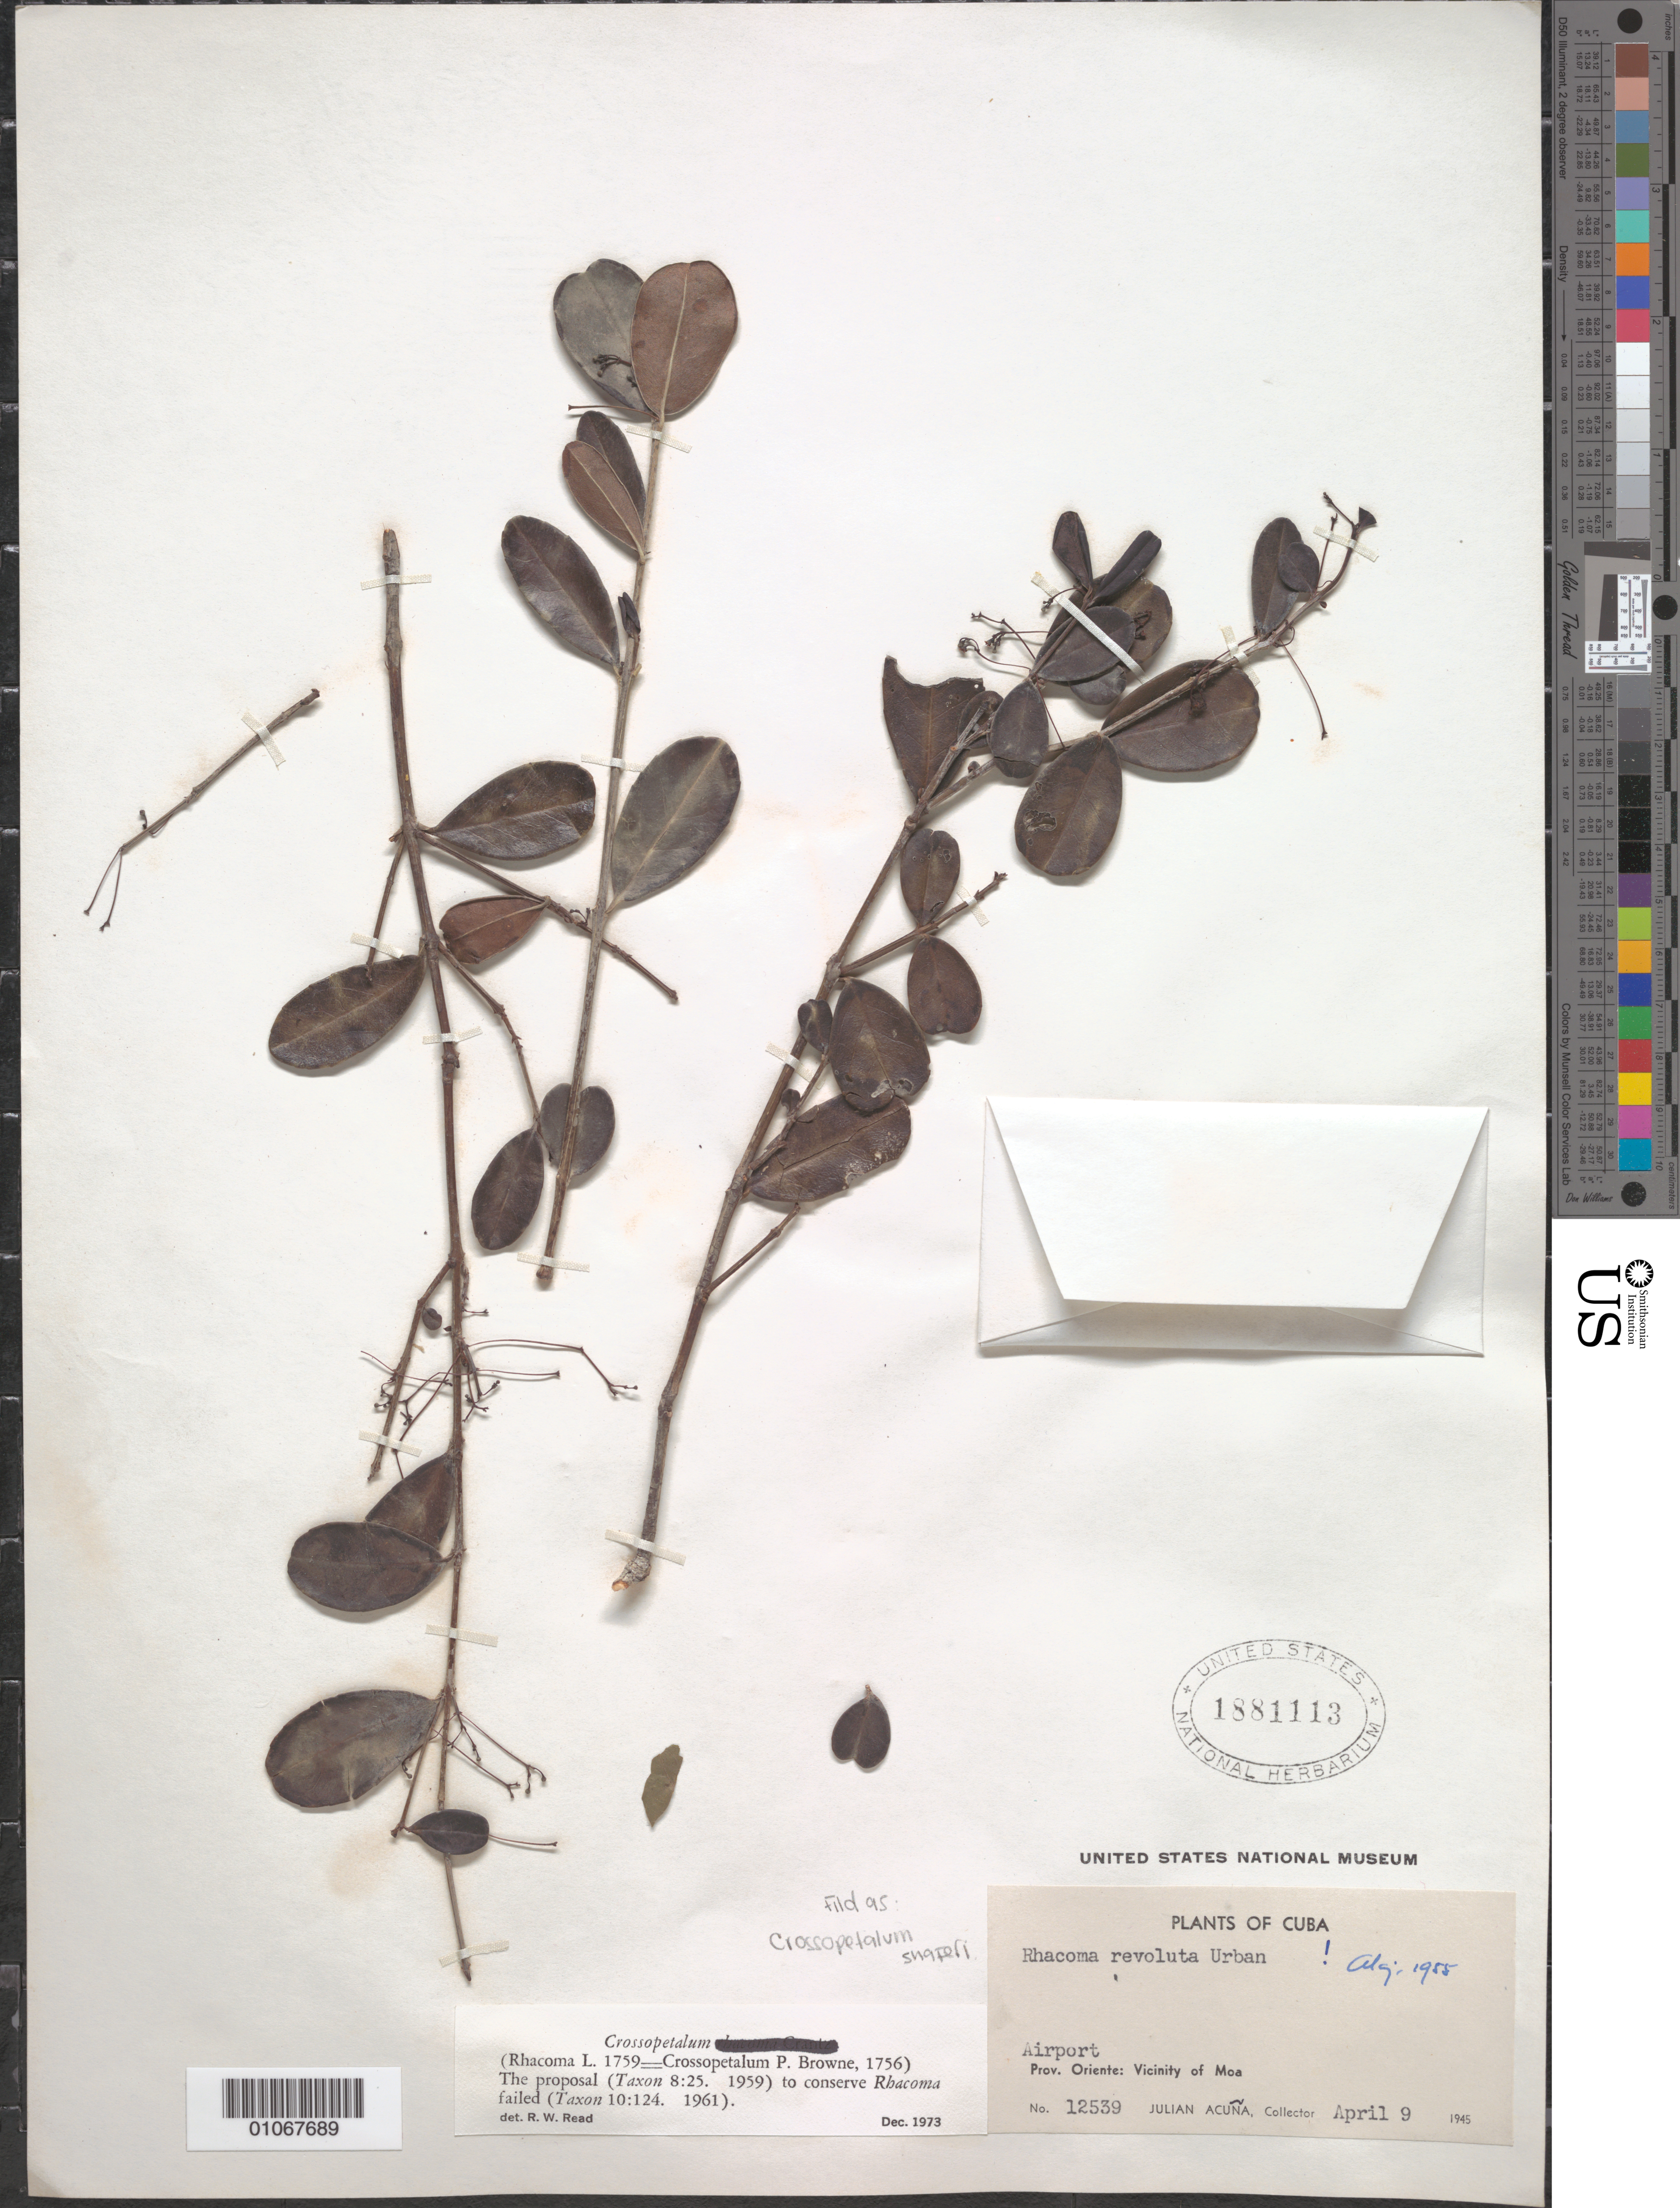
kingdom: Plantae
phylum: Tracheophyta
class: Magnoliopsida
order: Celastrales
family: Celastraceae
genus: Crossopetalum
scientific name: Crossopetalum shaferi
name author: (Britton & Urb.) Alain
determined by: Strong, Mark T., (BOT), Smithsonian Institution - National Museum of Natural History (UNITED STATES)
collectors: J. Acuña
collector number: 12539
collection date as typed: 09 Apr 1945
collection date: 1945-04-09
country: Cuba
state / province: Holguín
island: Cuba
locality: Vicinity of Moa [Oriente]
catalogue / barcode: US 1881113